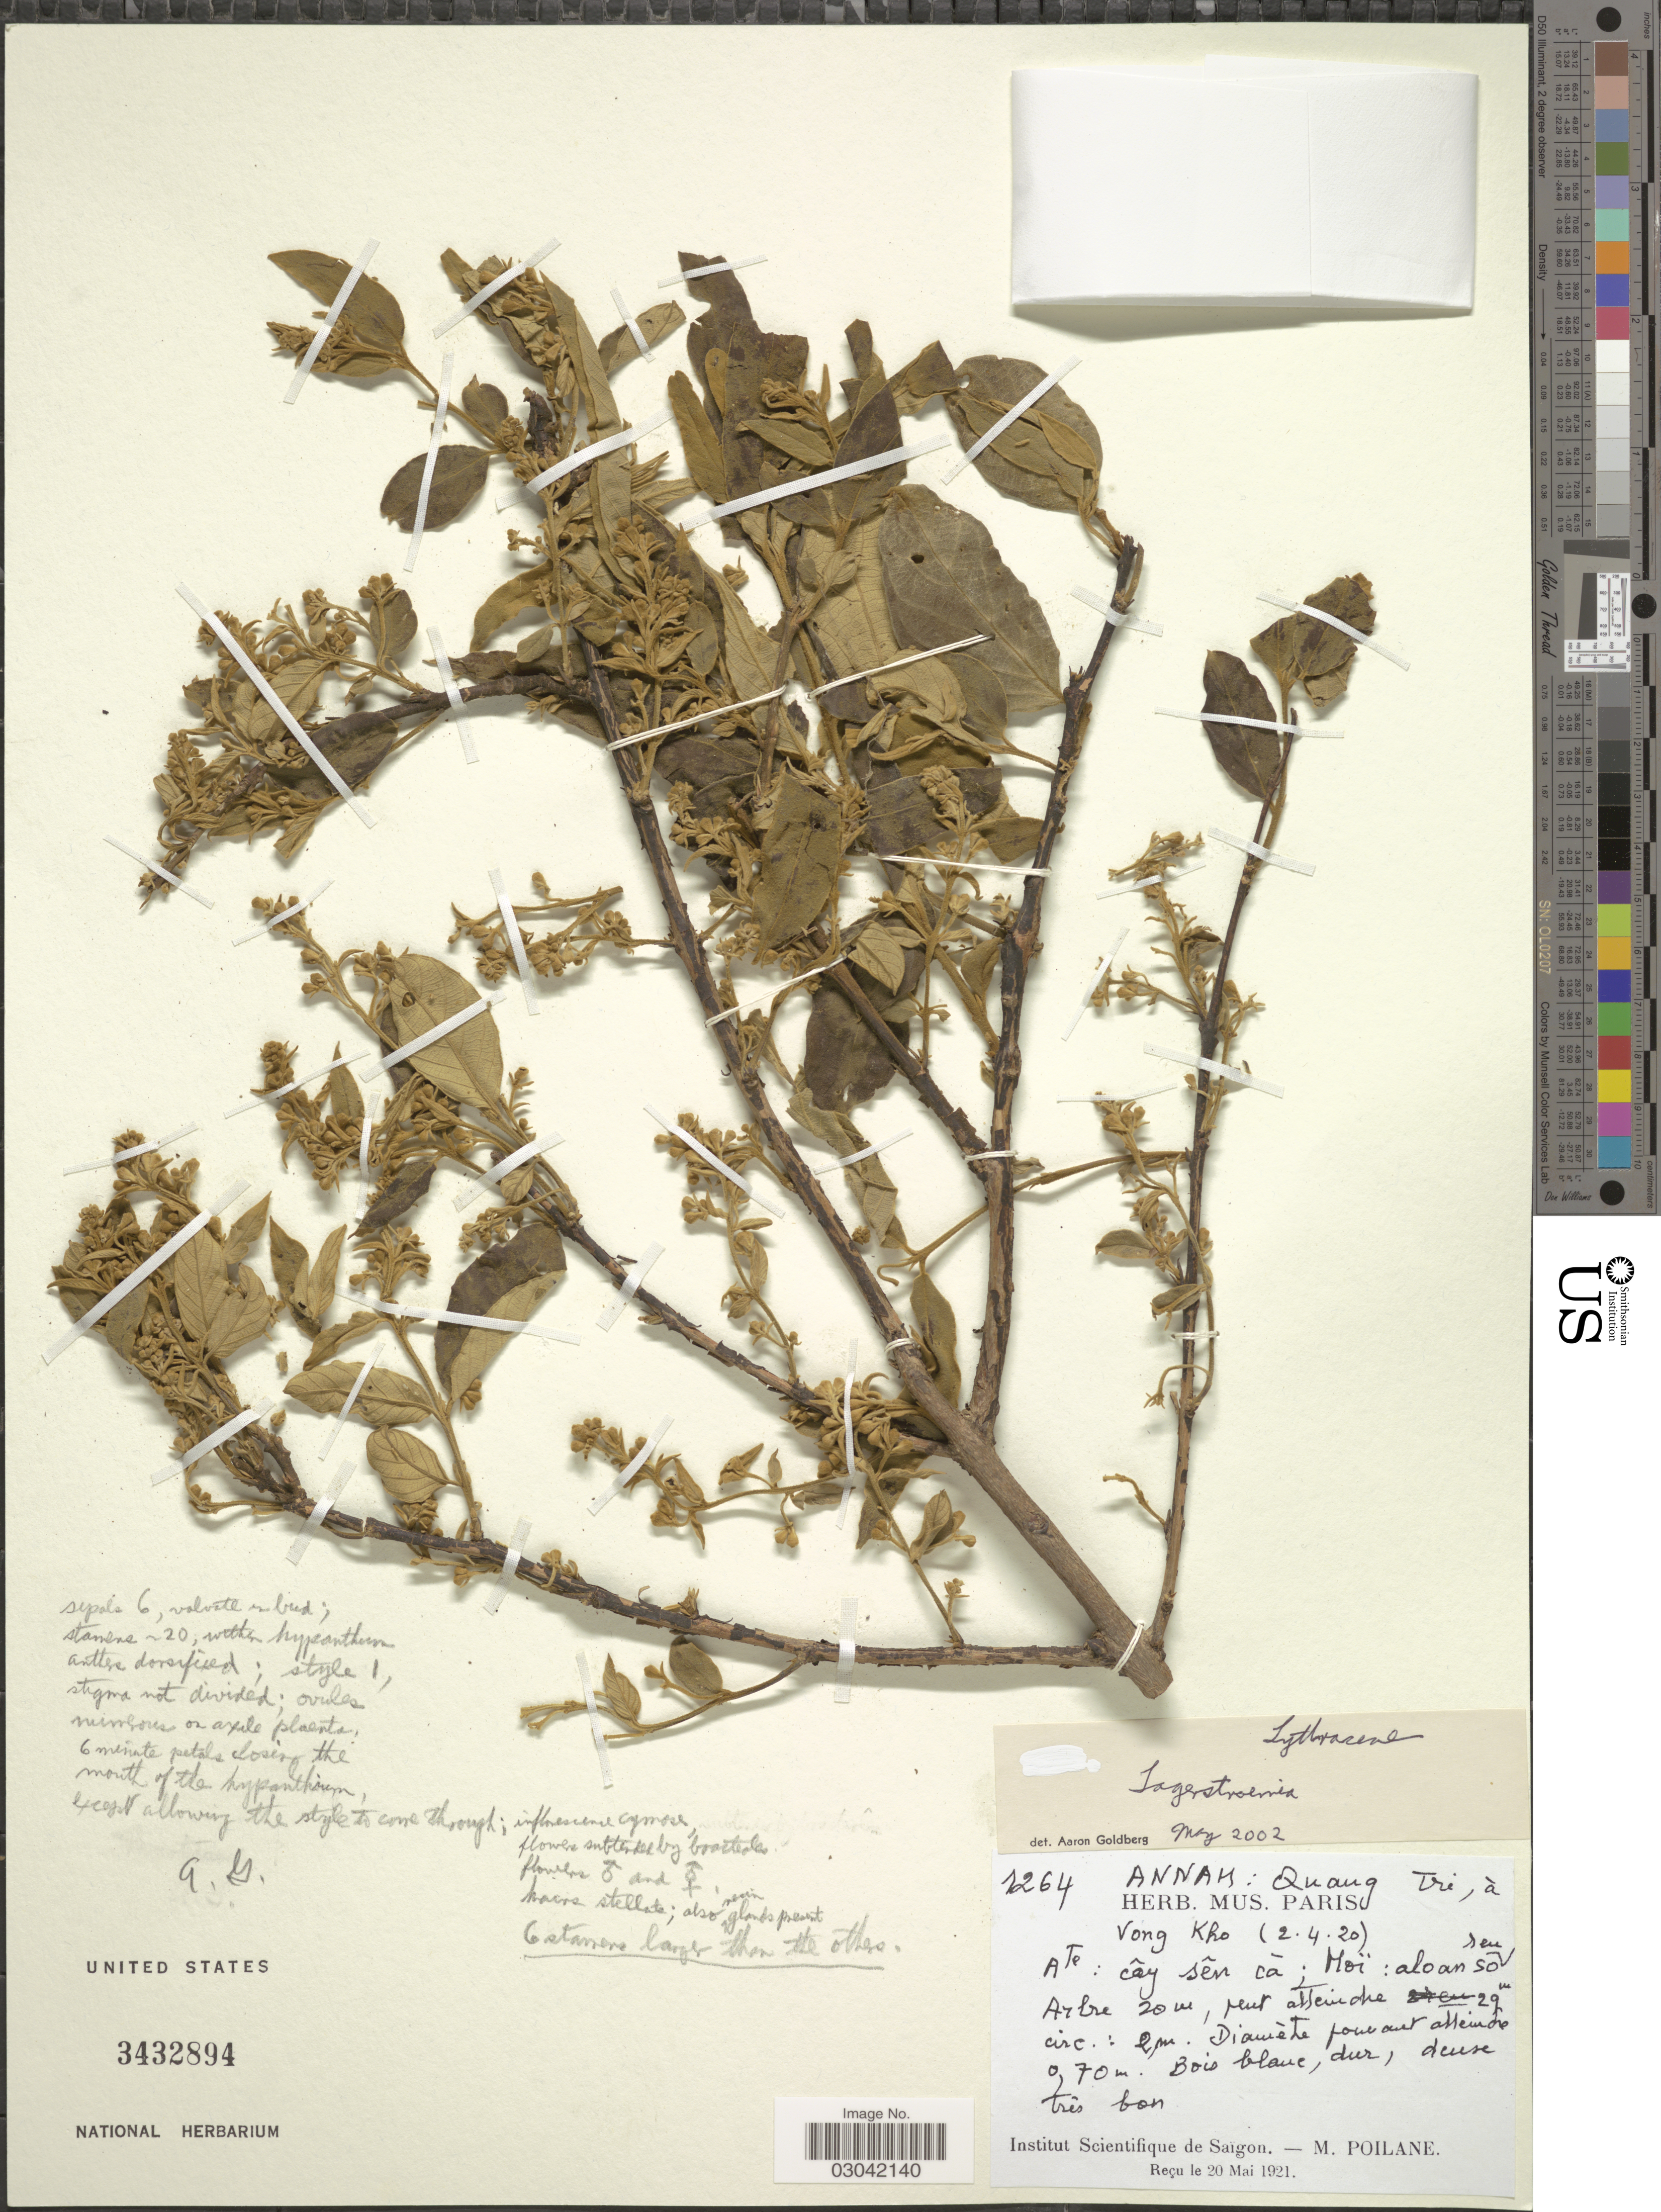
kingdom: Plantae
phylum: Tracheophyta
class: Magnoliopsida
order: Myrtales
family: Lythraceae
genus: Lagerstroemia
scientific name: Lagerstroemia sp.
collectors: M. Poilane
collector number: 1264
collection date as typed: Transcribed d/m/y: 2/4/20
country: Vietnam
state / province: Quang Tri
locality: Annam. à Song Kho.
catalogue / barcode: US 3432894